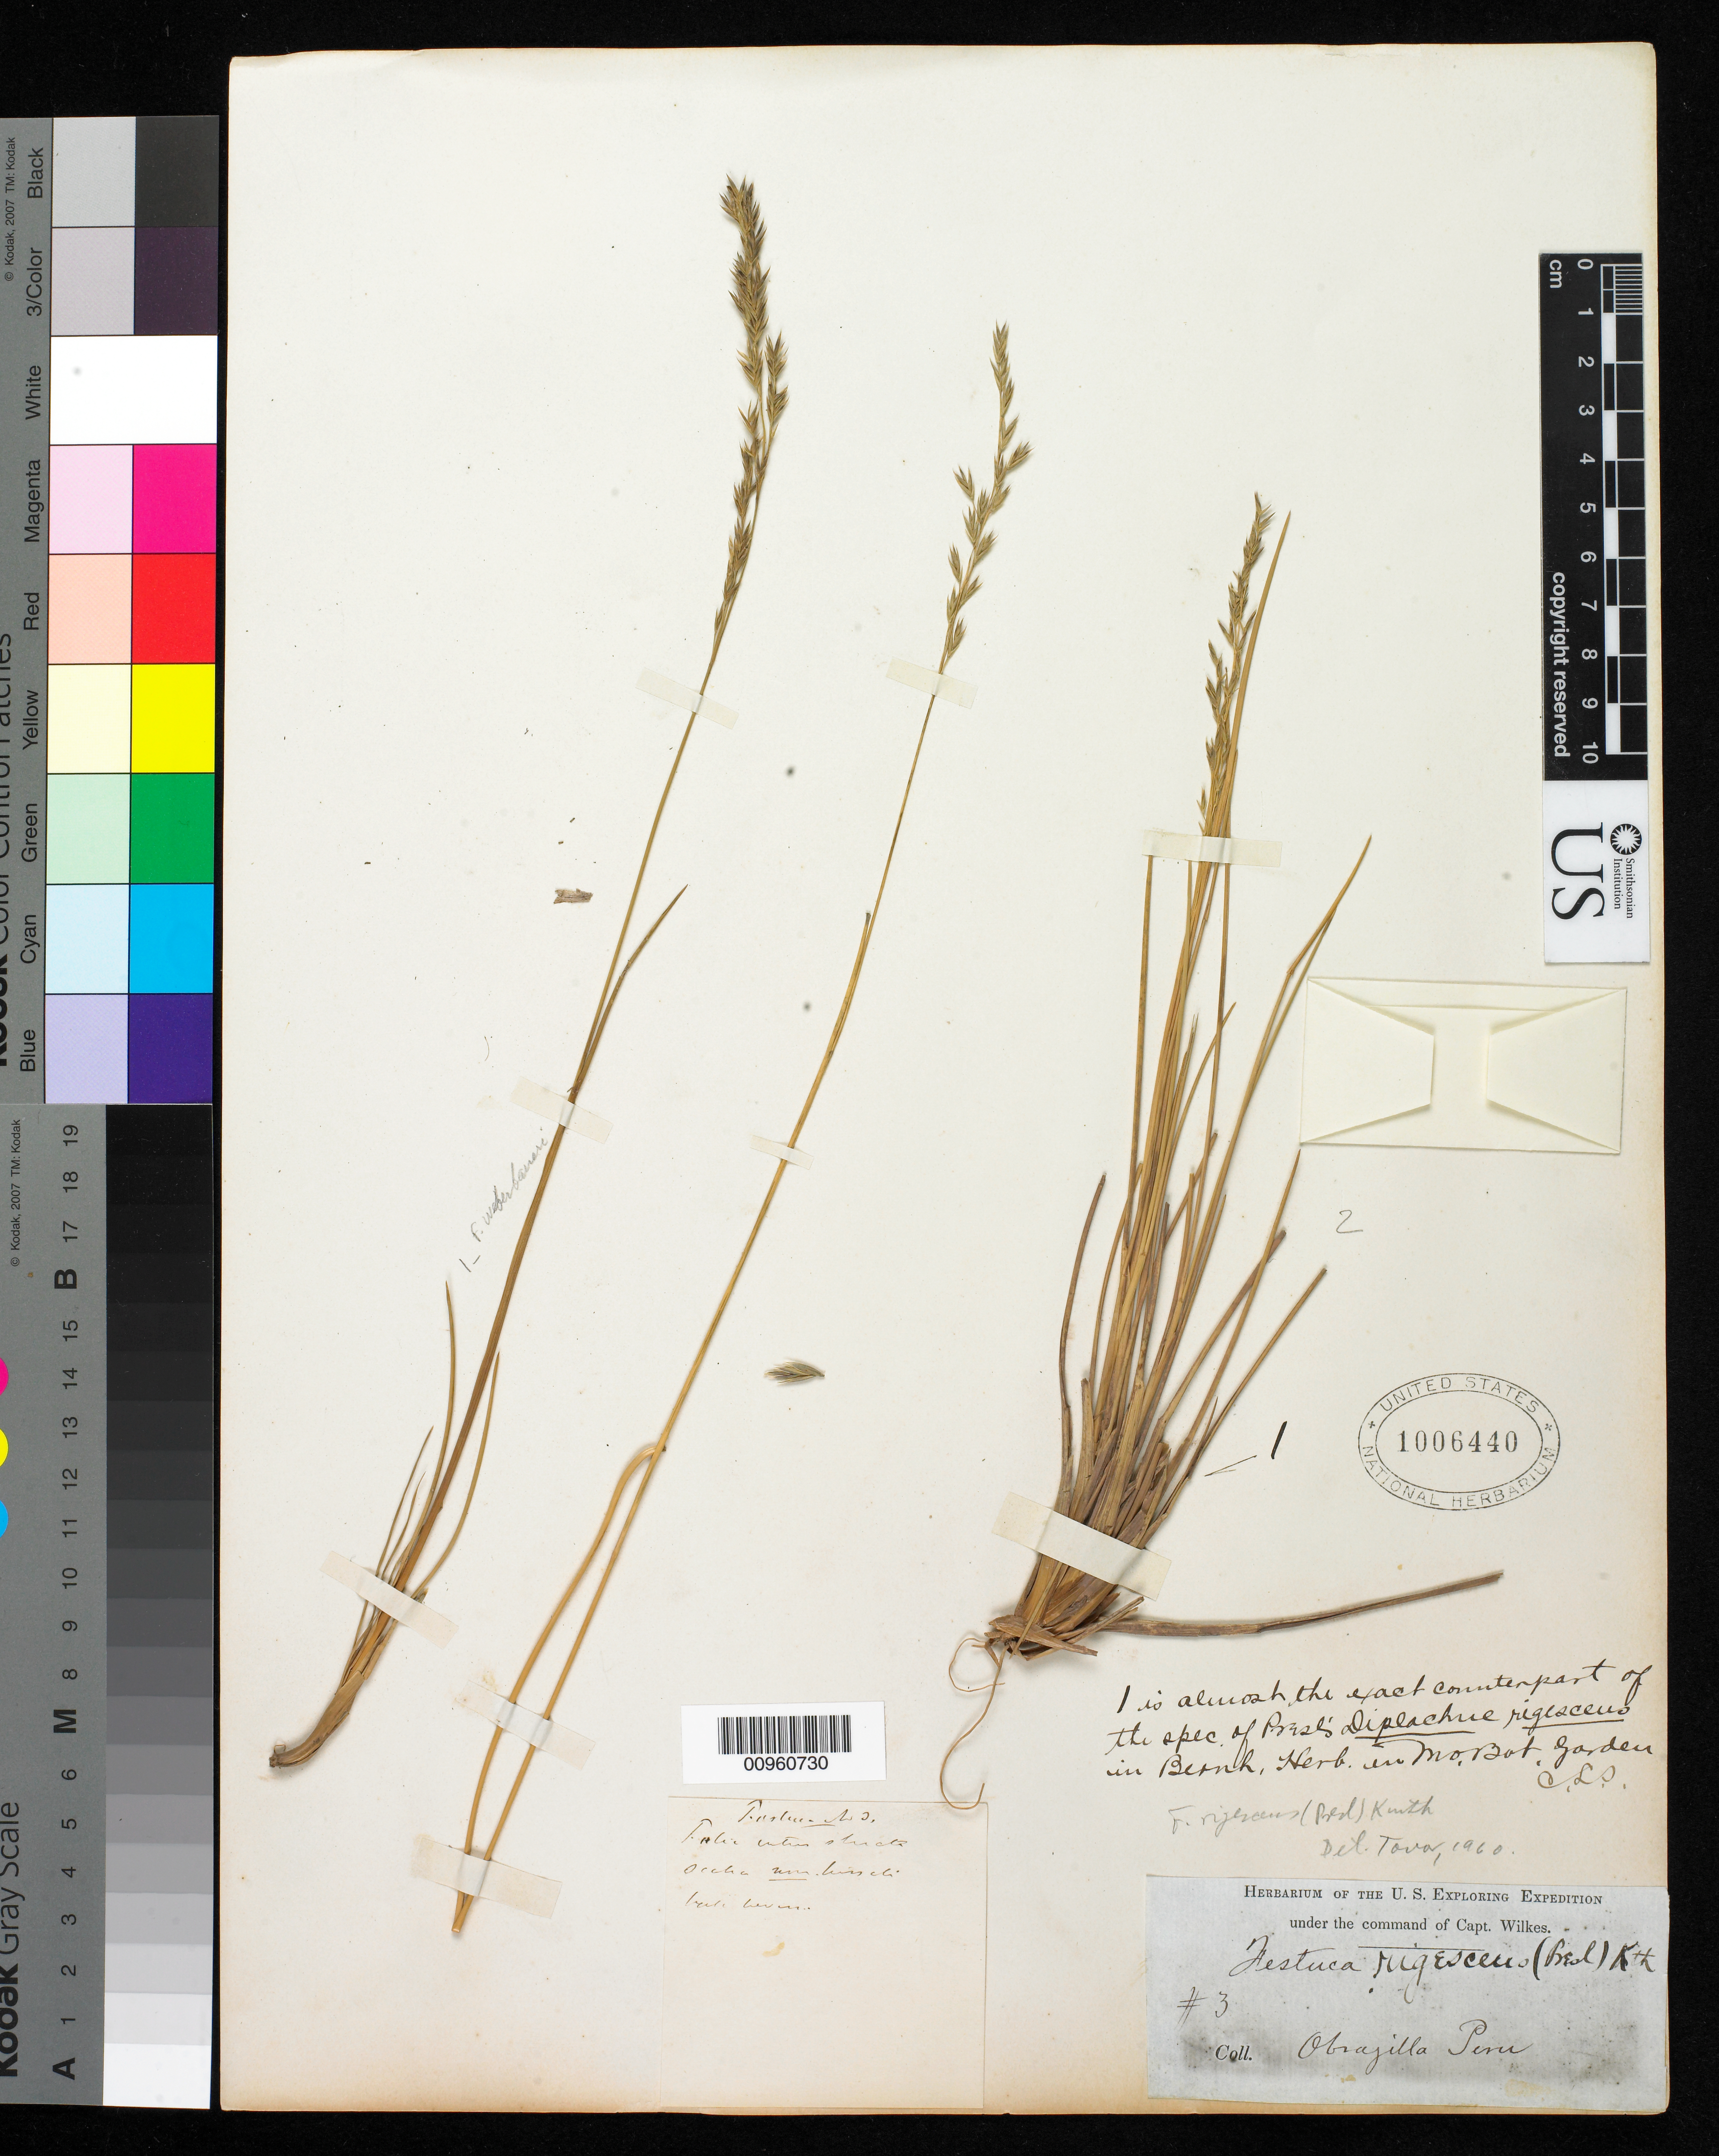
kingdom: Plantae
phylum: Tracheophyta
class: Liliopsida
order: Poales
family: Poaceae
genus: Festuca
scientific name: Festuca rigescens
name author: (J. Presl) Kunth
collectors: Wilkes Explor. Exped.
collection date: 1838/1842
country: Peru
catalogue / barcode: US 1006440